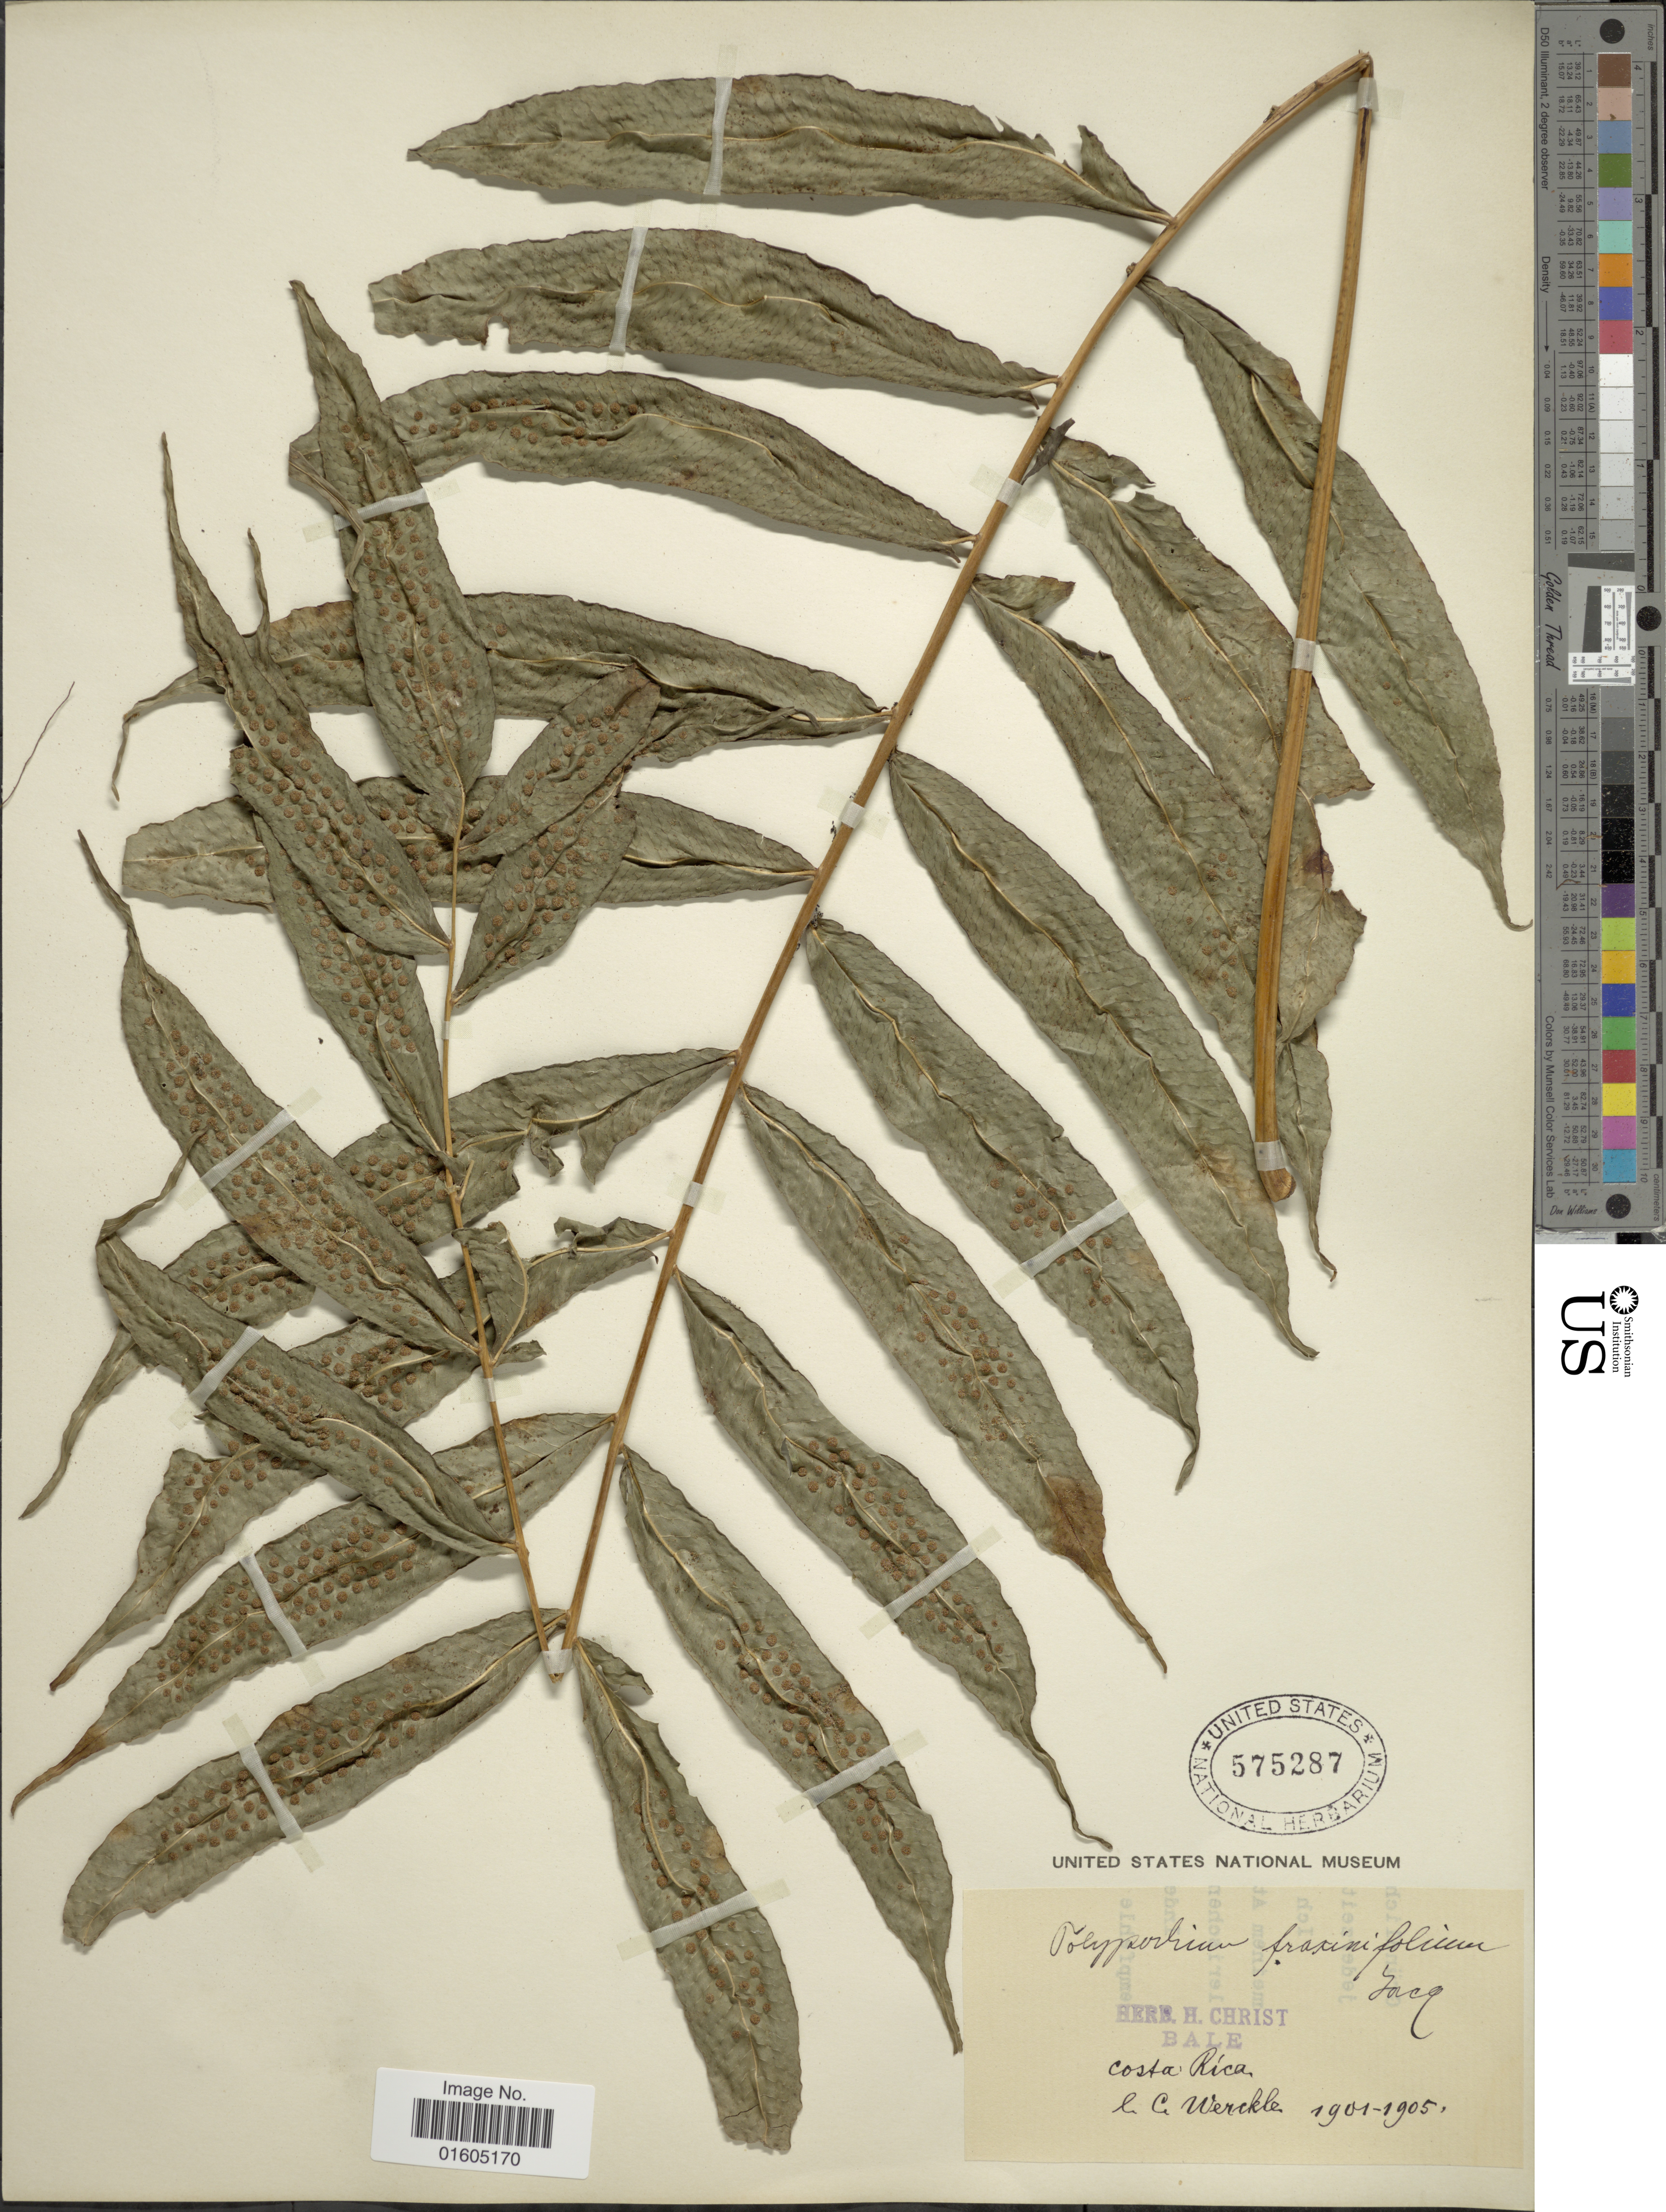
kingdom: Plantae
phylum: Tracheophyta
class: Polypodiopsida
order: Polypodiales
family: Polypodiaceae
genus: Serpocaulon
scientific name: Serpocaulon fraxinifolium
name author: (Jacq.) A.R. Sm.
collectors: C. Wercklé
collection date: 1901/1905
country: Costa Rica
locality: Costa Rica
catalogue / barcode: US 575287